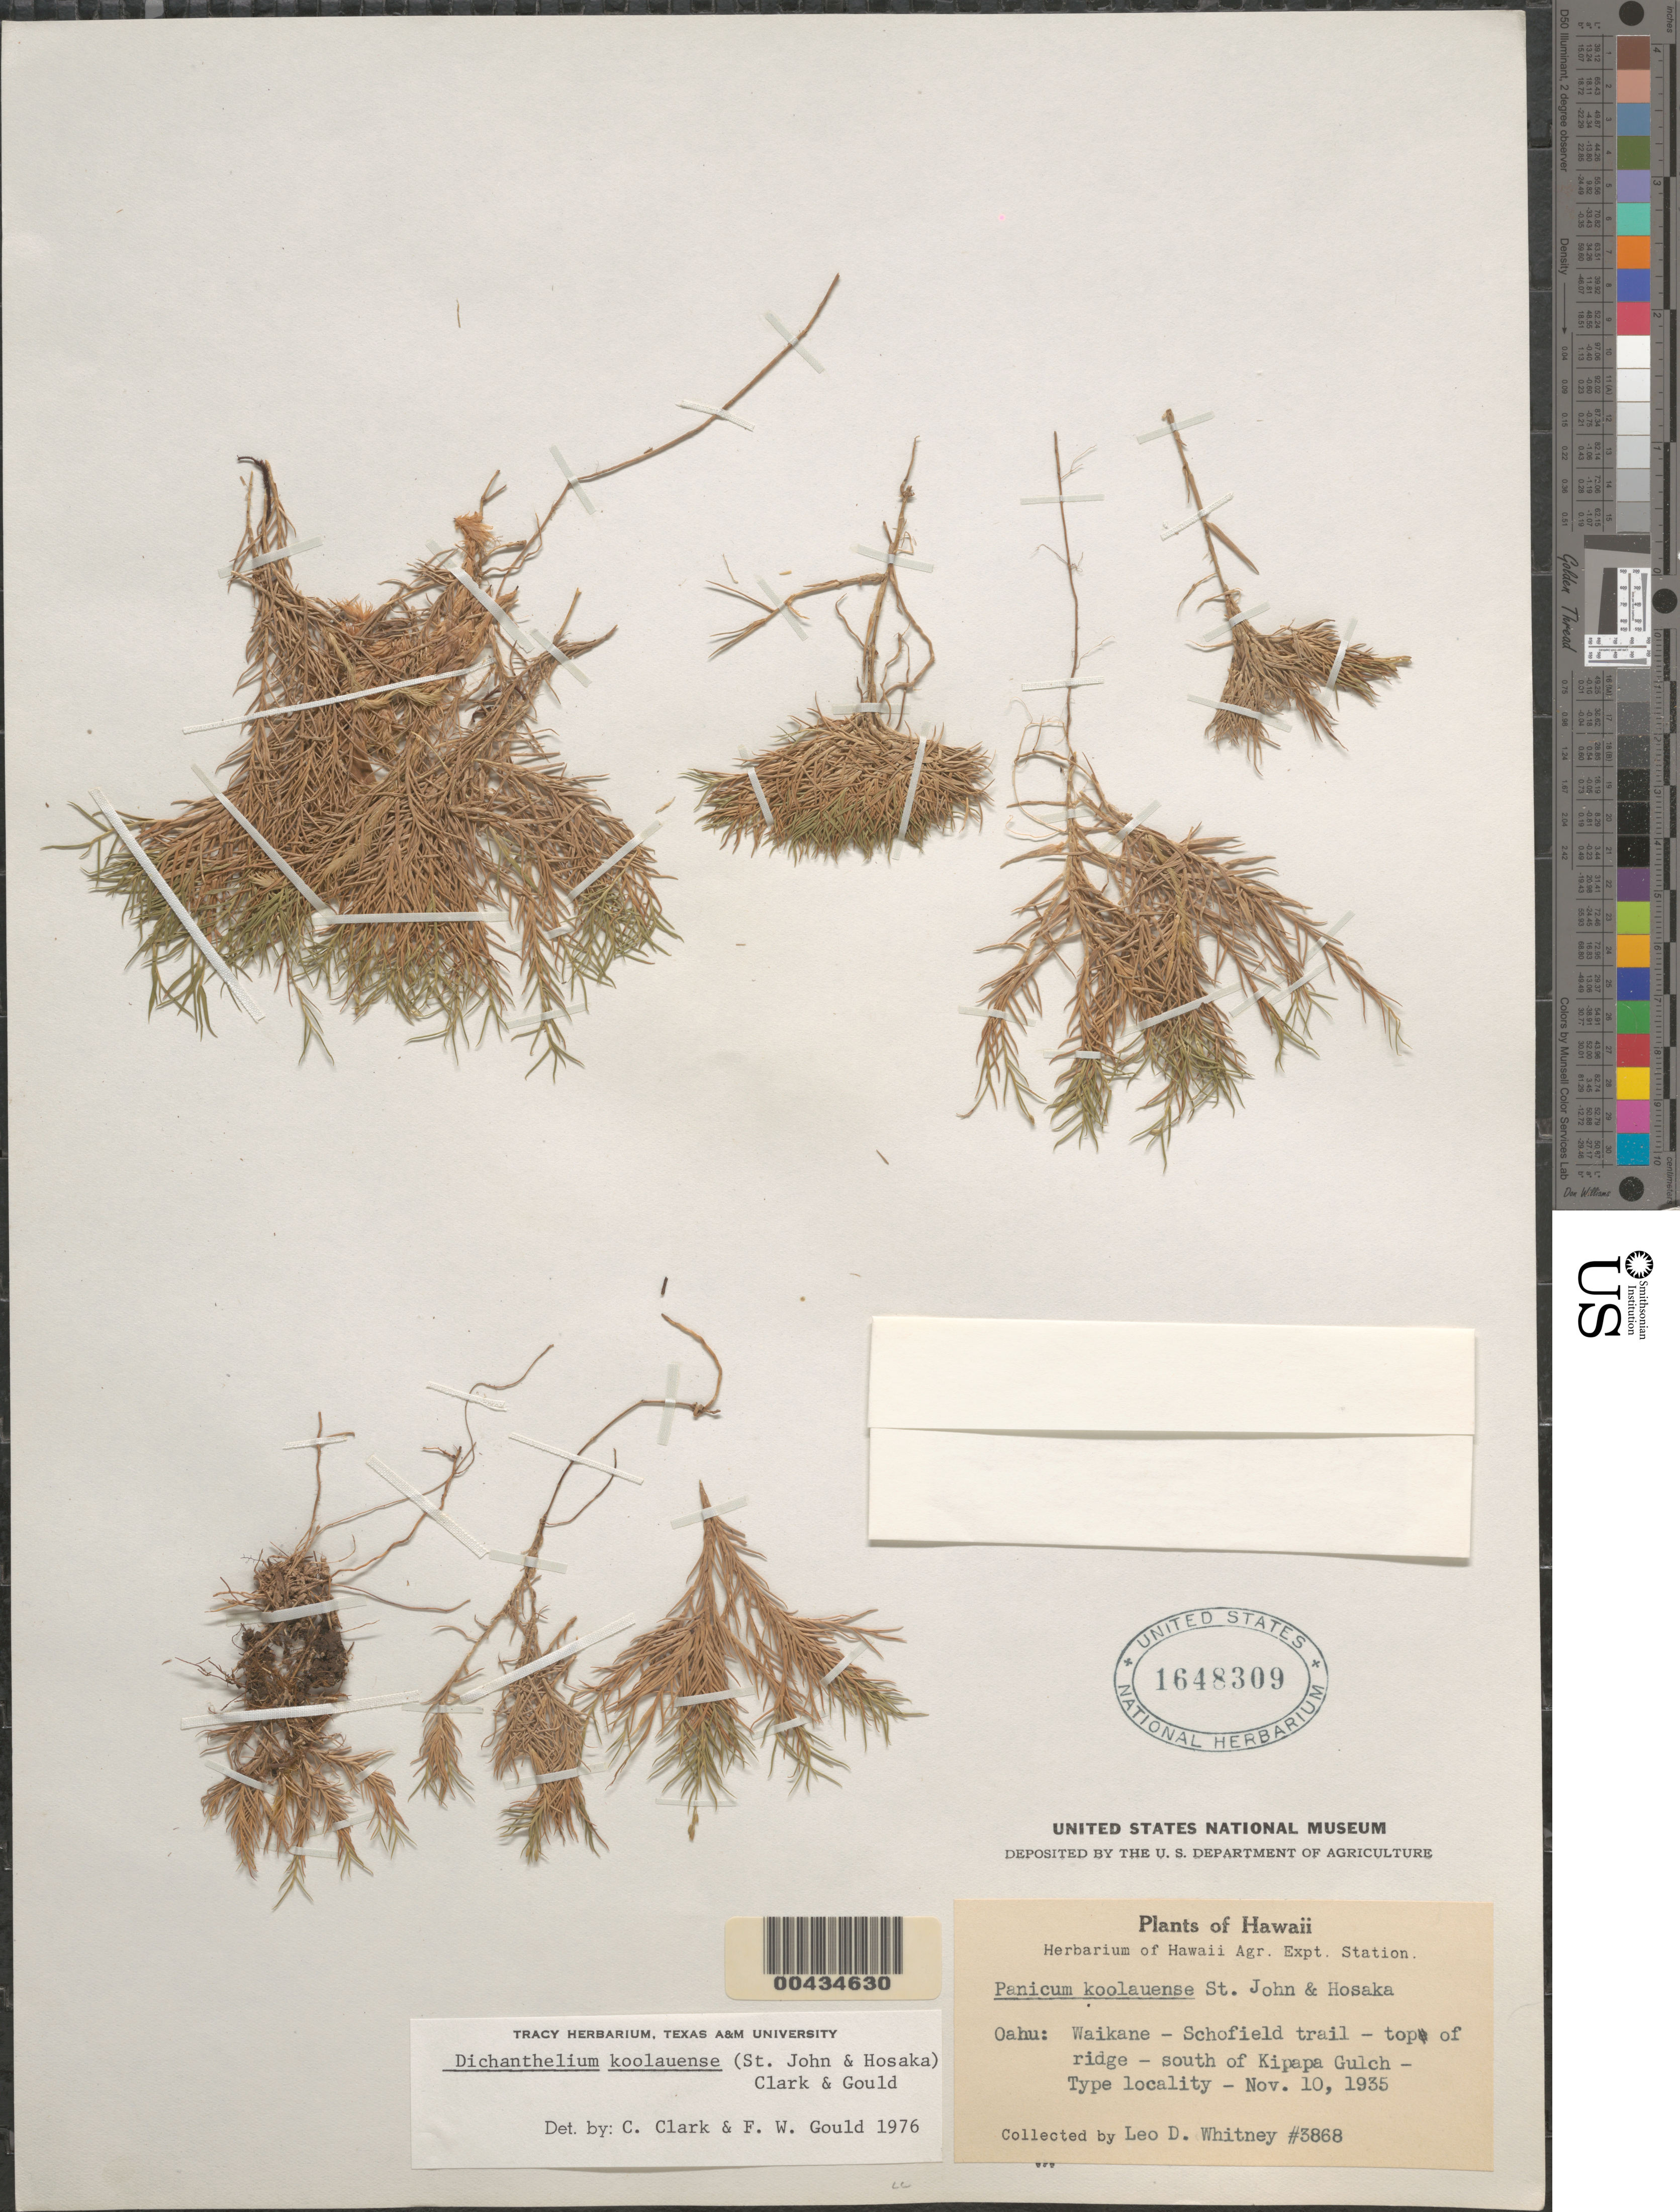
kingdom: Plantae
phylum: Tracheophyta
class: Liliopsida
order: Poales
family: Poaceae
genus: Dichanthelium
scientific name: Dichanthelium koolauense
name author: (H. St. John & Hosaka) C.A. Clark & Gould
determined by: Clark, C. A.; Gould, F. W.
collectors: L. Whitney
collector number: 3868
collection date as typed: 10 Nov 1935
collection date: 1935-11-10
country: United States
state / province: Hawaii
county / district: Honolulu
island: Oahu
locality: Waikane, Schofield trail, top of ridge, S of Kipapa Gulch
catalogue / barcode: US 1648309